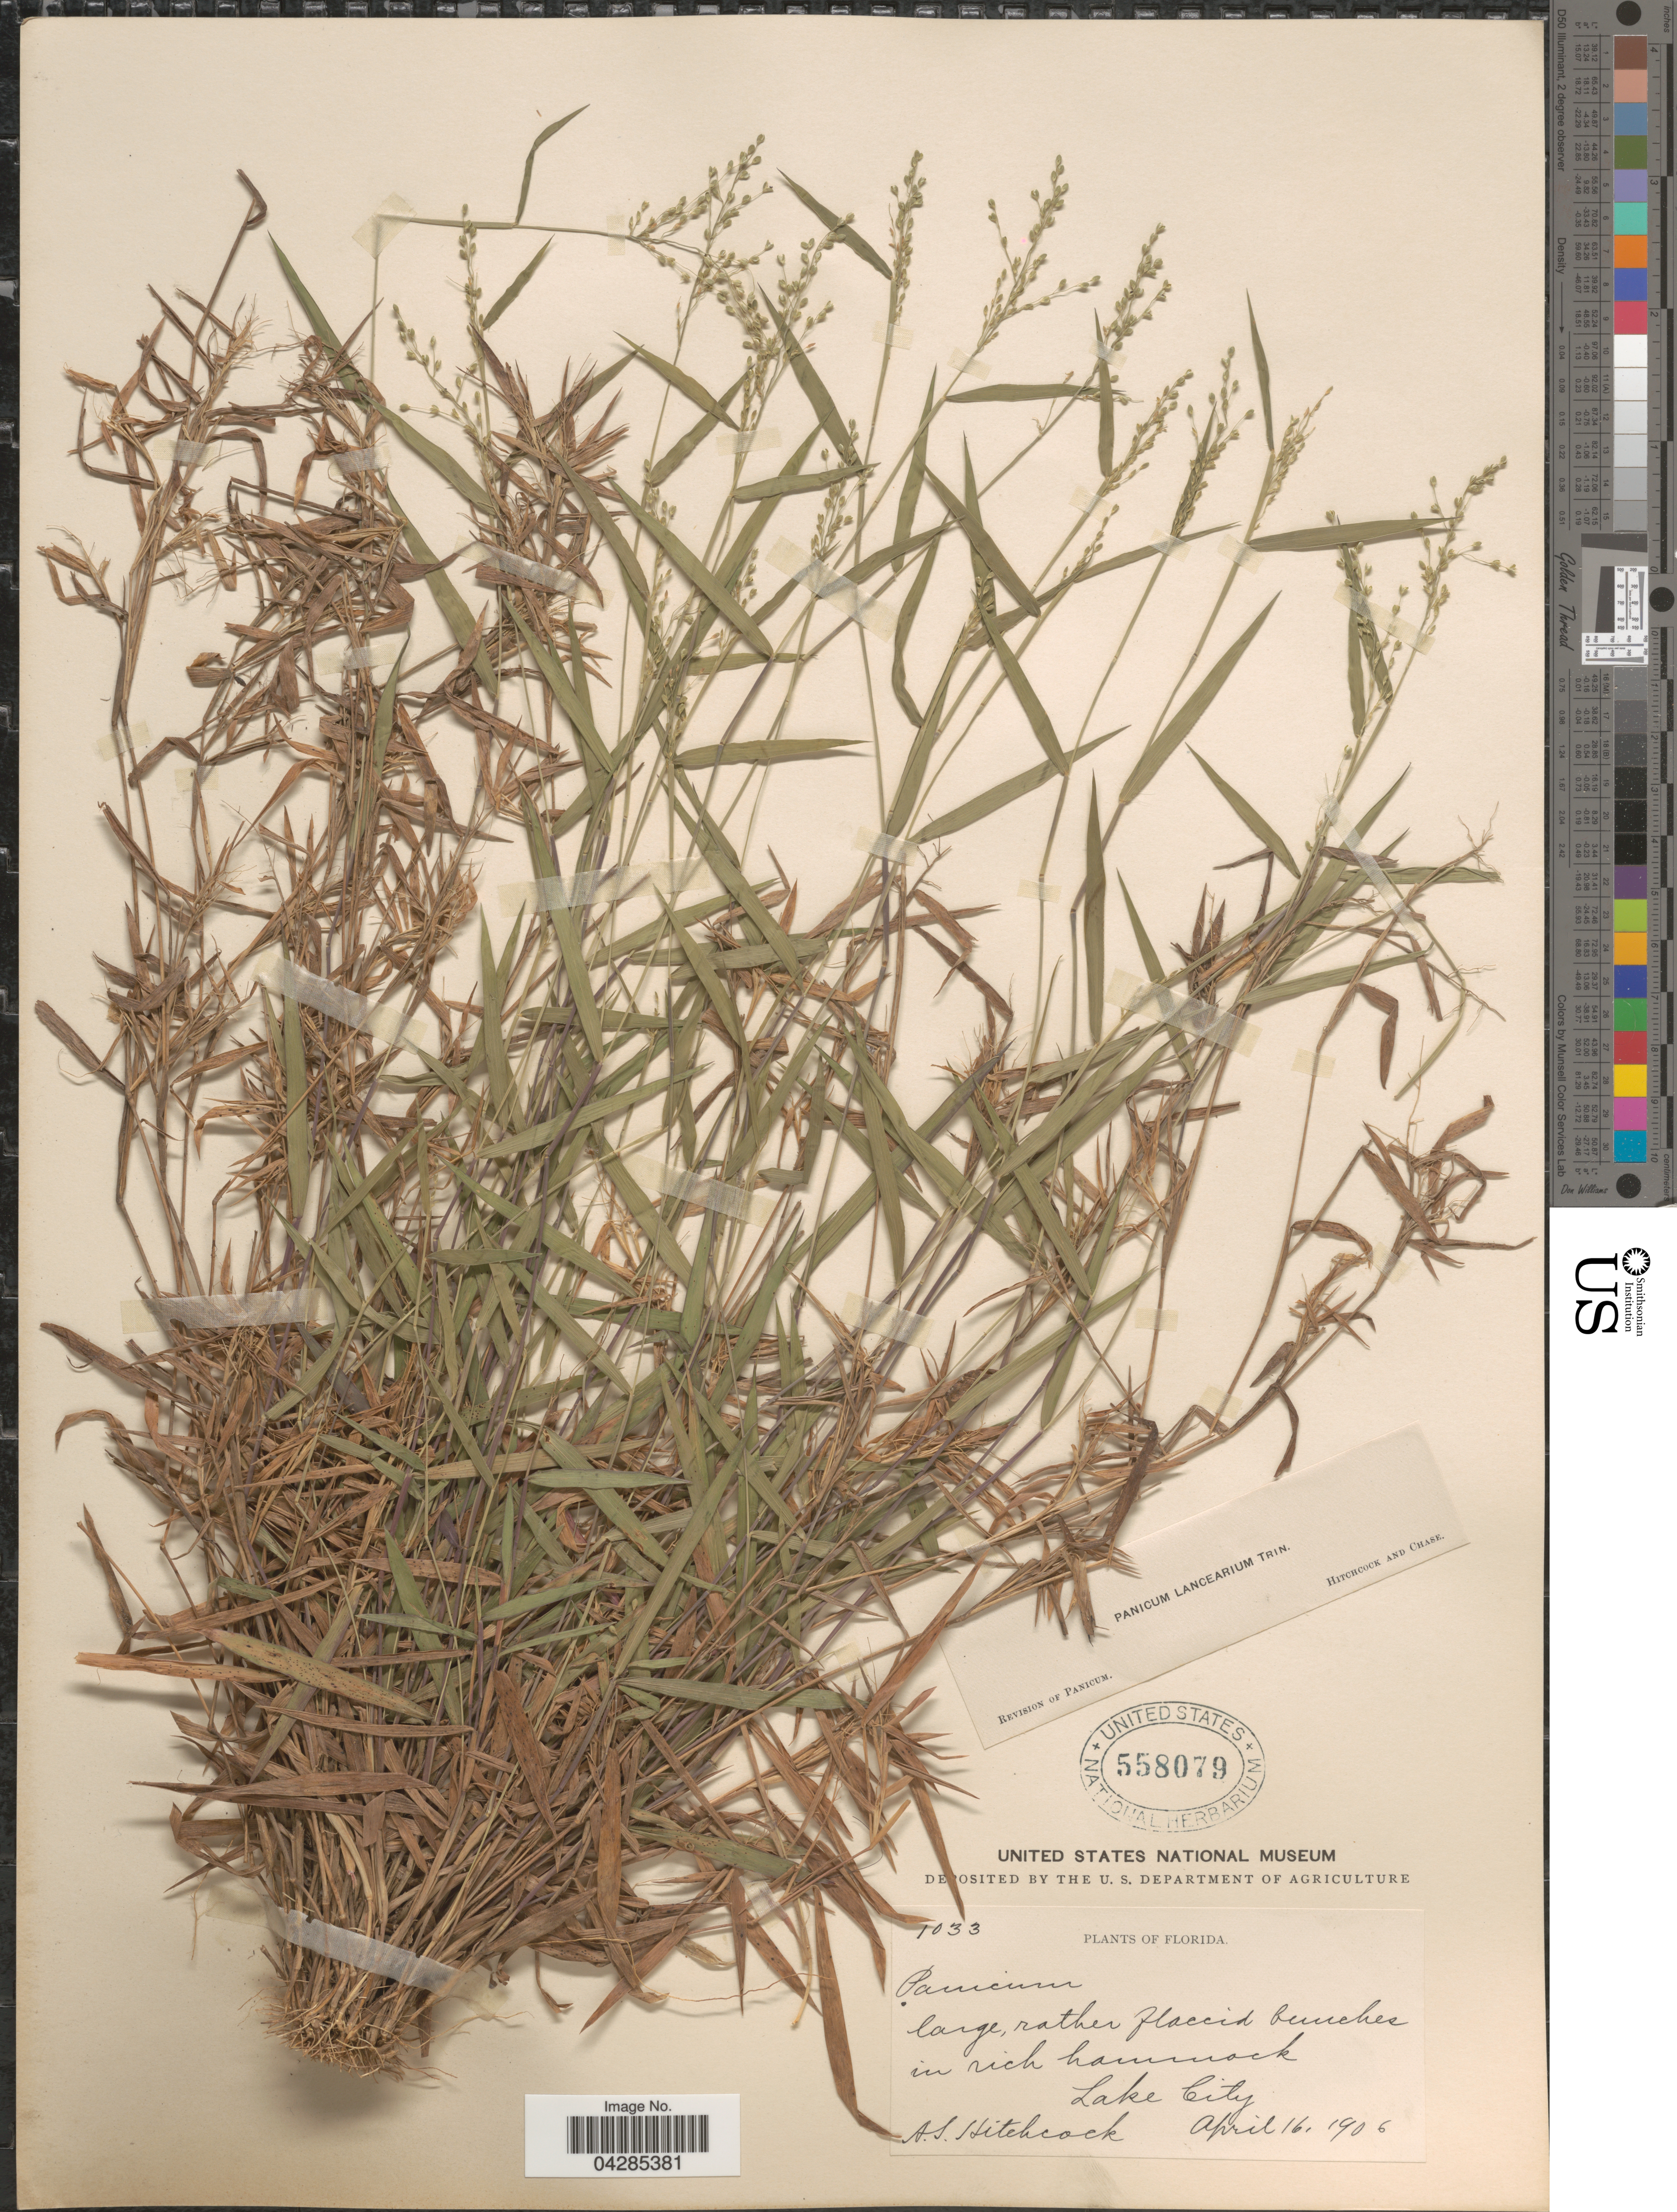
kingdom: Plantae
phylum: Tracheophyta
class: Liliopsida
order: Poales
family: Poaceae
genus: Dichanthelium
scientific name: Dichanthelium portoricense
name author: (Desv. ex Ham.) B.F. Hansen & Wunderlin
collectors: A. S. Hitchcock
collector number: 1033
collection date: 1906-04-16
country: United States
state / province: Florida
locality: In rich hammock. Lake City.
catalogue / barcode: US 558079